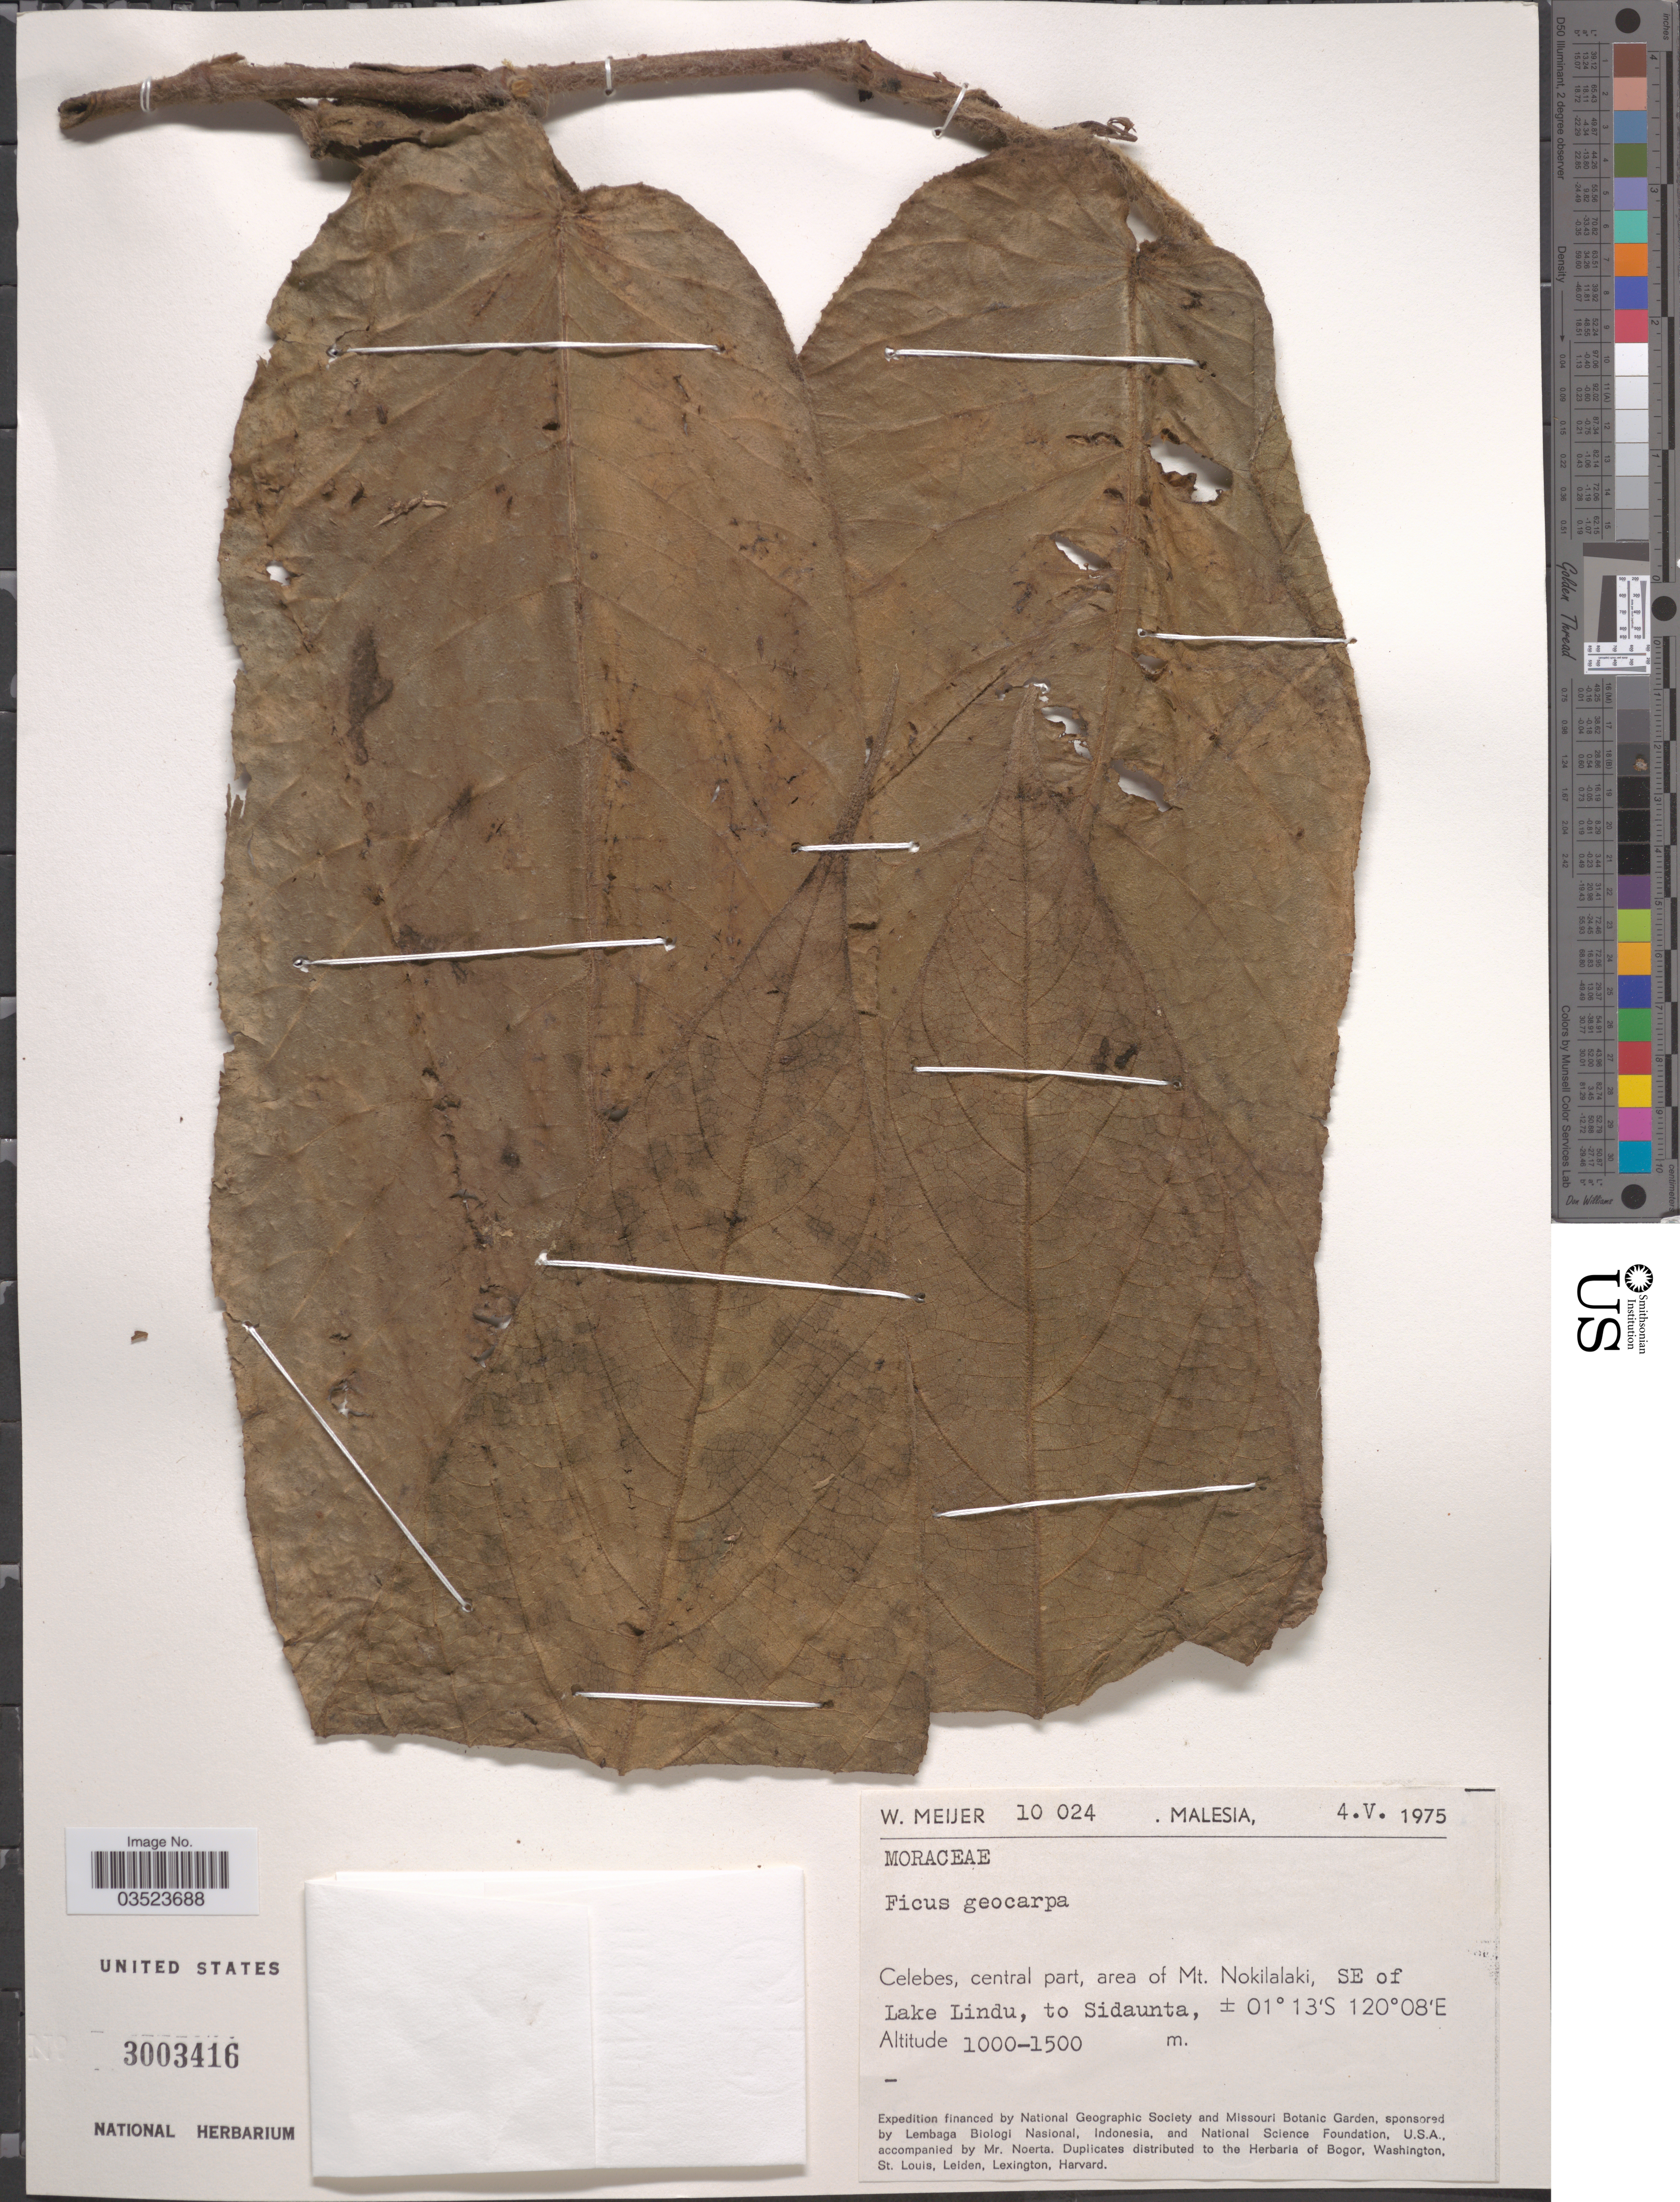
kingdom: Plantae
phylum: Tracheophyta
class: Magnoliopsida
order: Rosales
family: Moraceae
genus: Ficus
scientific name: Ficus geocarpa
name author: Teijsm. ex Miq.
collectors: W. Meijer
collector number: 10024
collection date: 1975-05-04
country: Malaysia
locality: Malesia. Celebes, central part, area of Mt. Nokilalaki, SE of Lake Lindu, to Sidaunta.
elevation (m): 1000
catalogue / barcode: US 3003416